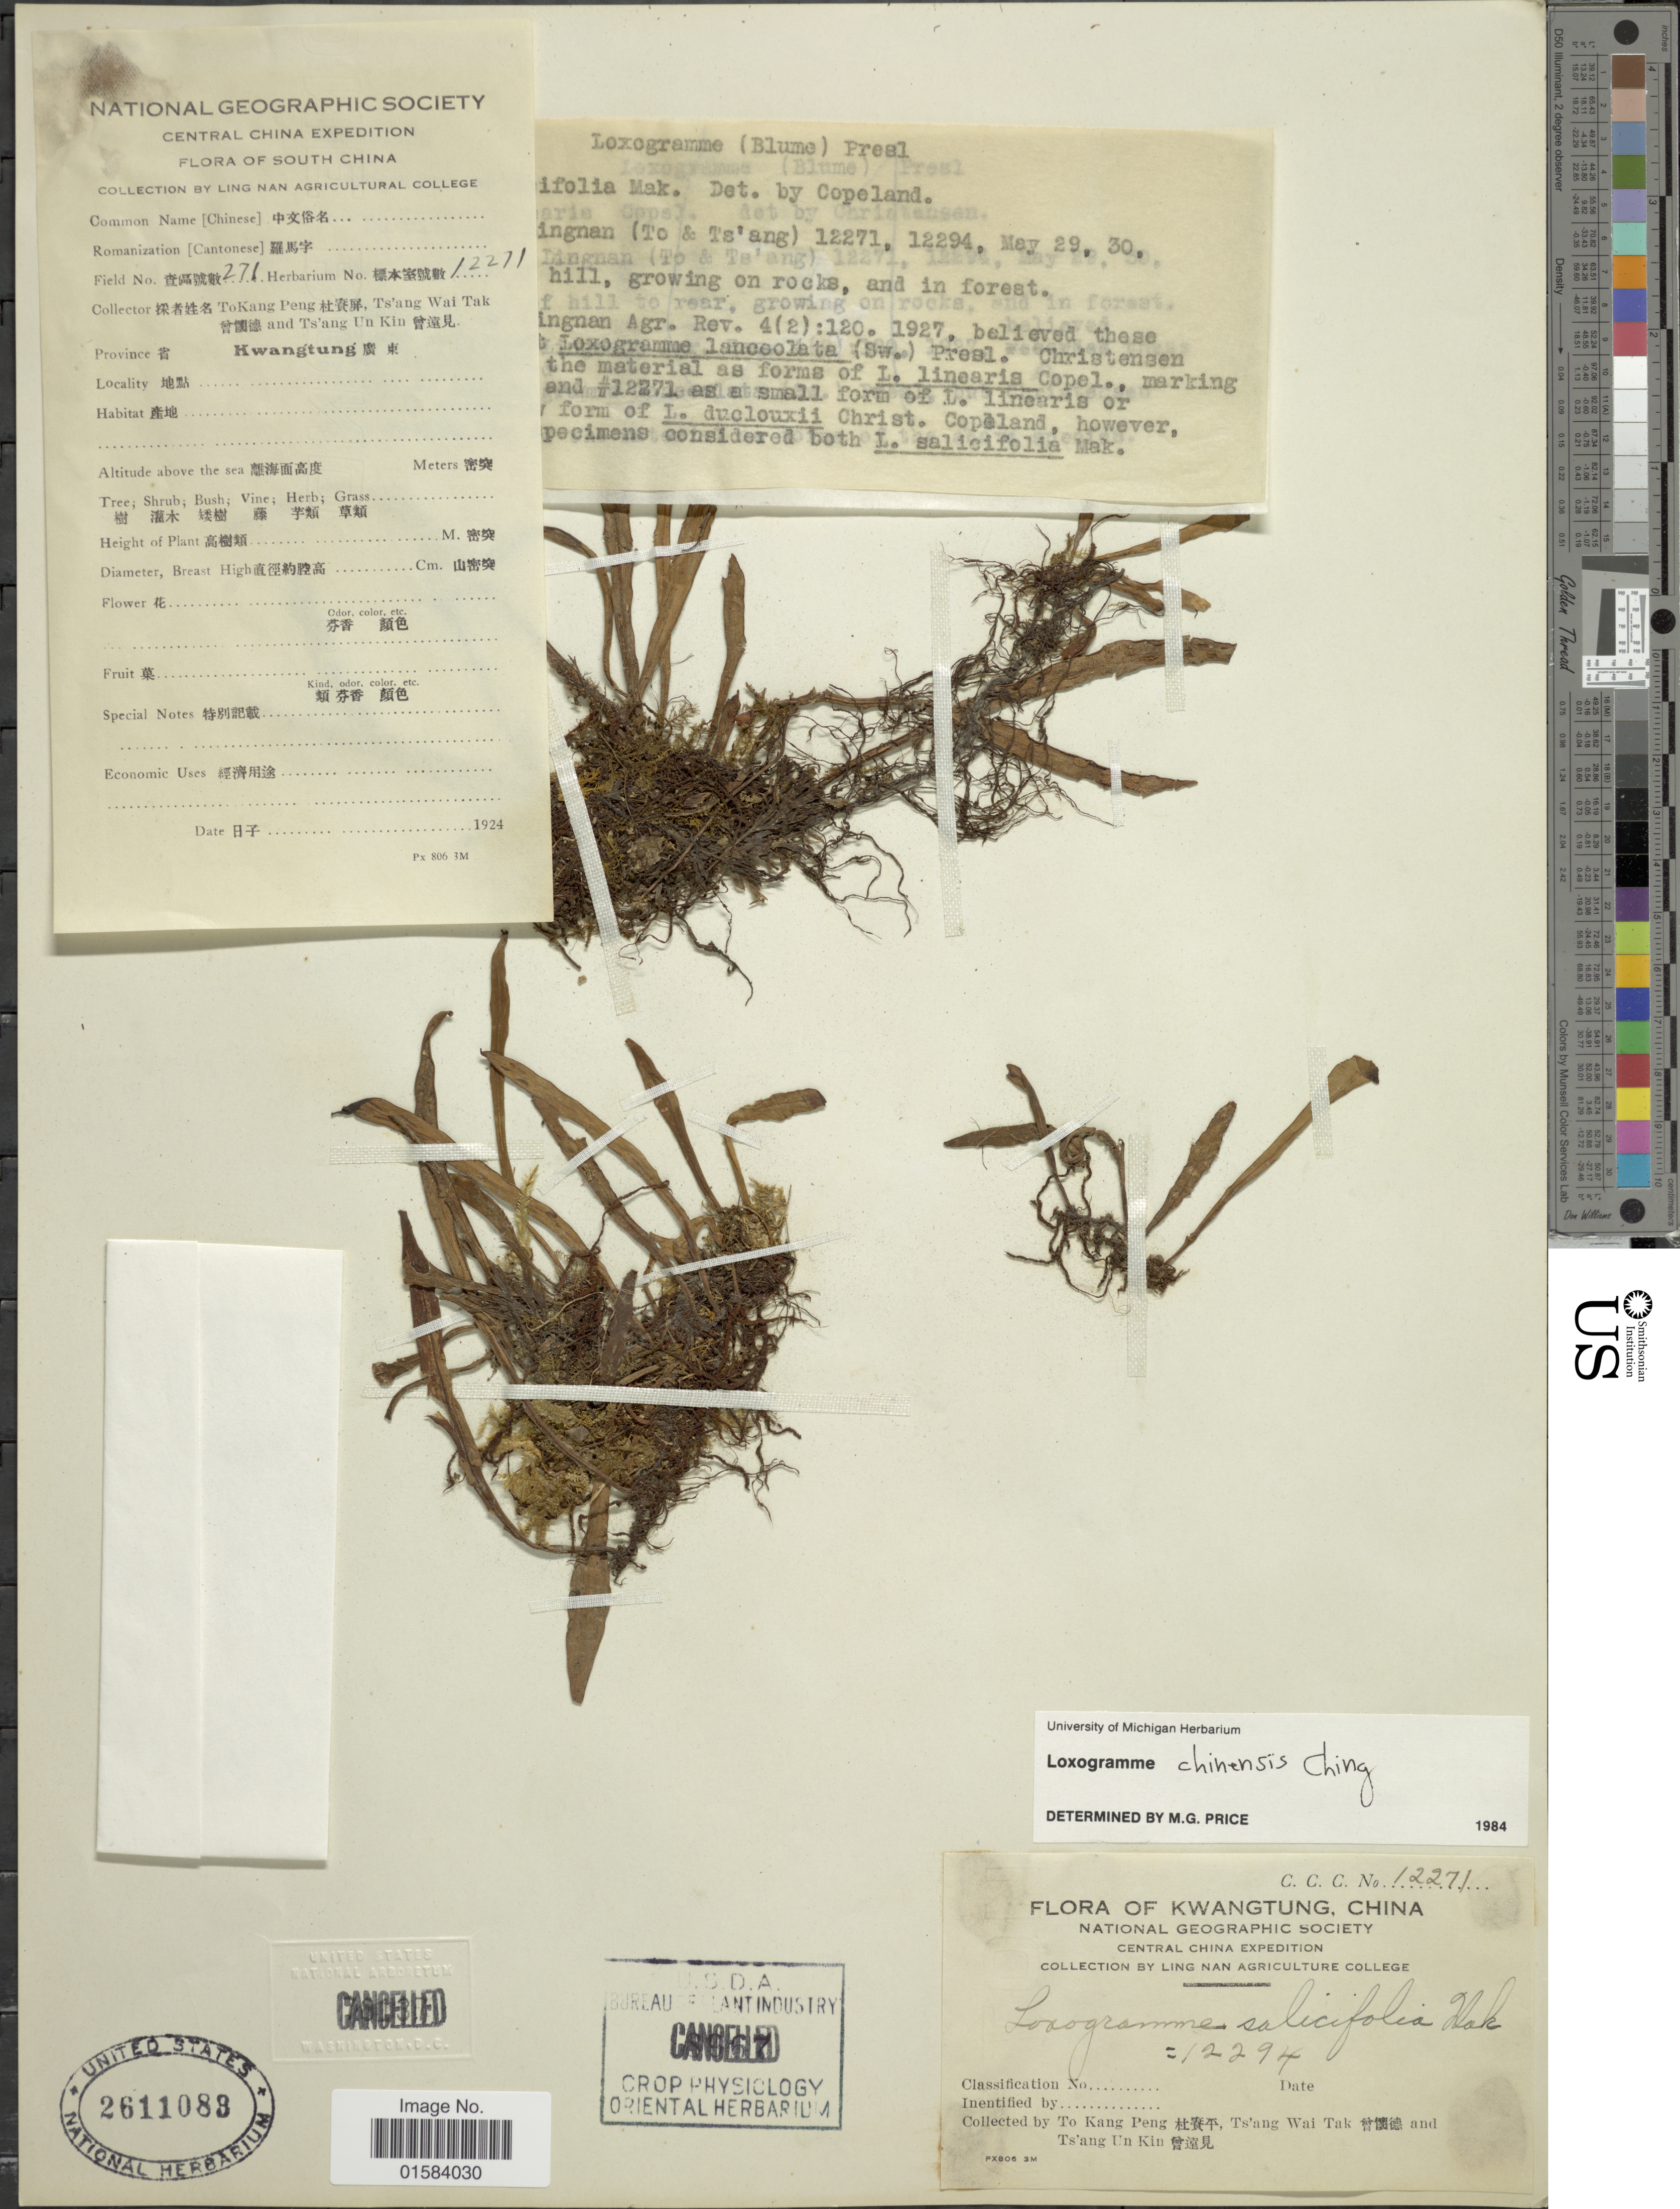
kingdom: Plantae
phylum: Tracheophyta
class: Polypodiopsida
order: Polypodiales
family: Polypodiaceae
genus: Loxogramme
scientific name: Loxogramme chinensis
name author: Ching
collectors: T. K. Peng, T. Tak & T. Kin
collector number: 271/12271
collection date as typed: Transcribed d/m/y: 29/5/30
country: China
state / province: Guangdong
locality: South China, Province Kwangtung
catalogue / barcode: US 2611083